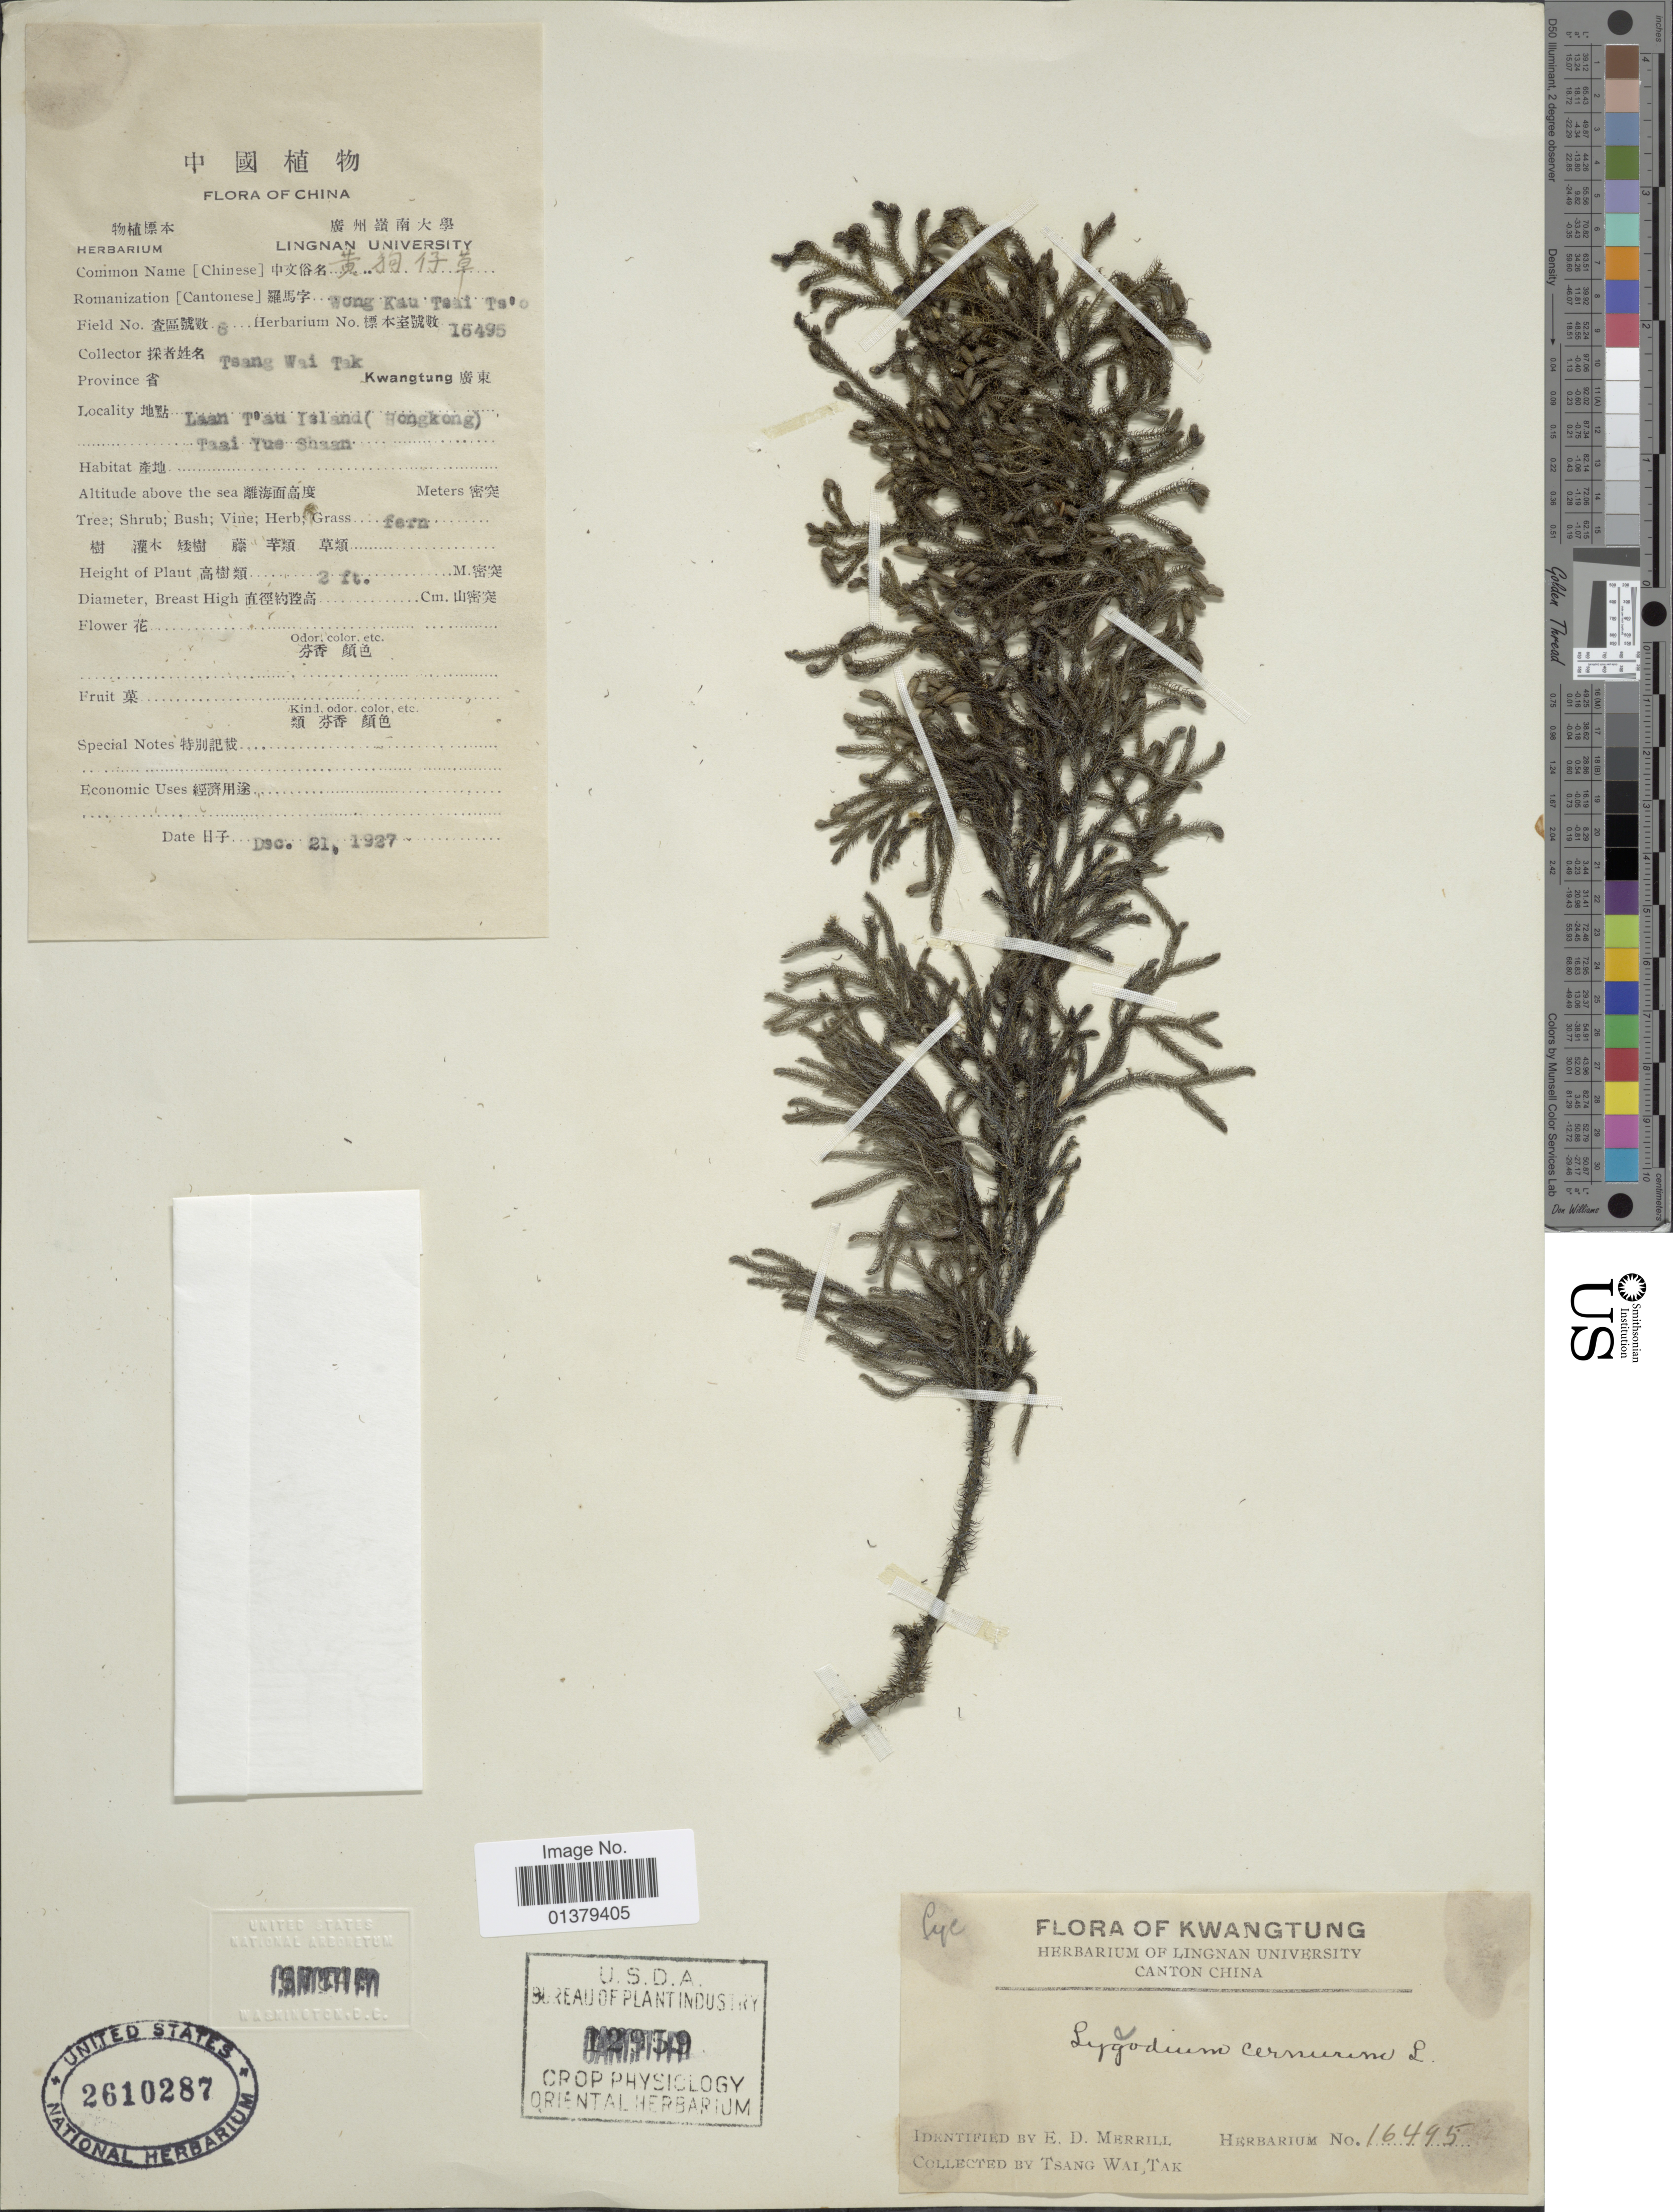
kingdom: Plantae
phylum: Tracheophyta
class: Lycopodiopsida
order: Lycopodiales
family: Lycopodiaceae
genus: Palhinhaea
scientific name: Palhinhaea cernua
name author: (L.) Vasc. & Franco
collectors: T. Tak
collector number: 16495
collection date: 1927-12-21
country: China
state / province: Guangdong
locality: Kwangtung, Laam tau Island (Hongkong) Taai Yue Shaan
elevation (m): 1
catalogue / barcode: US 2610287